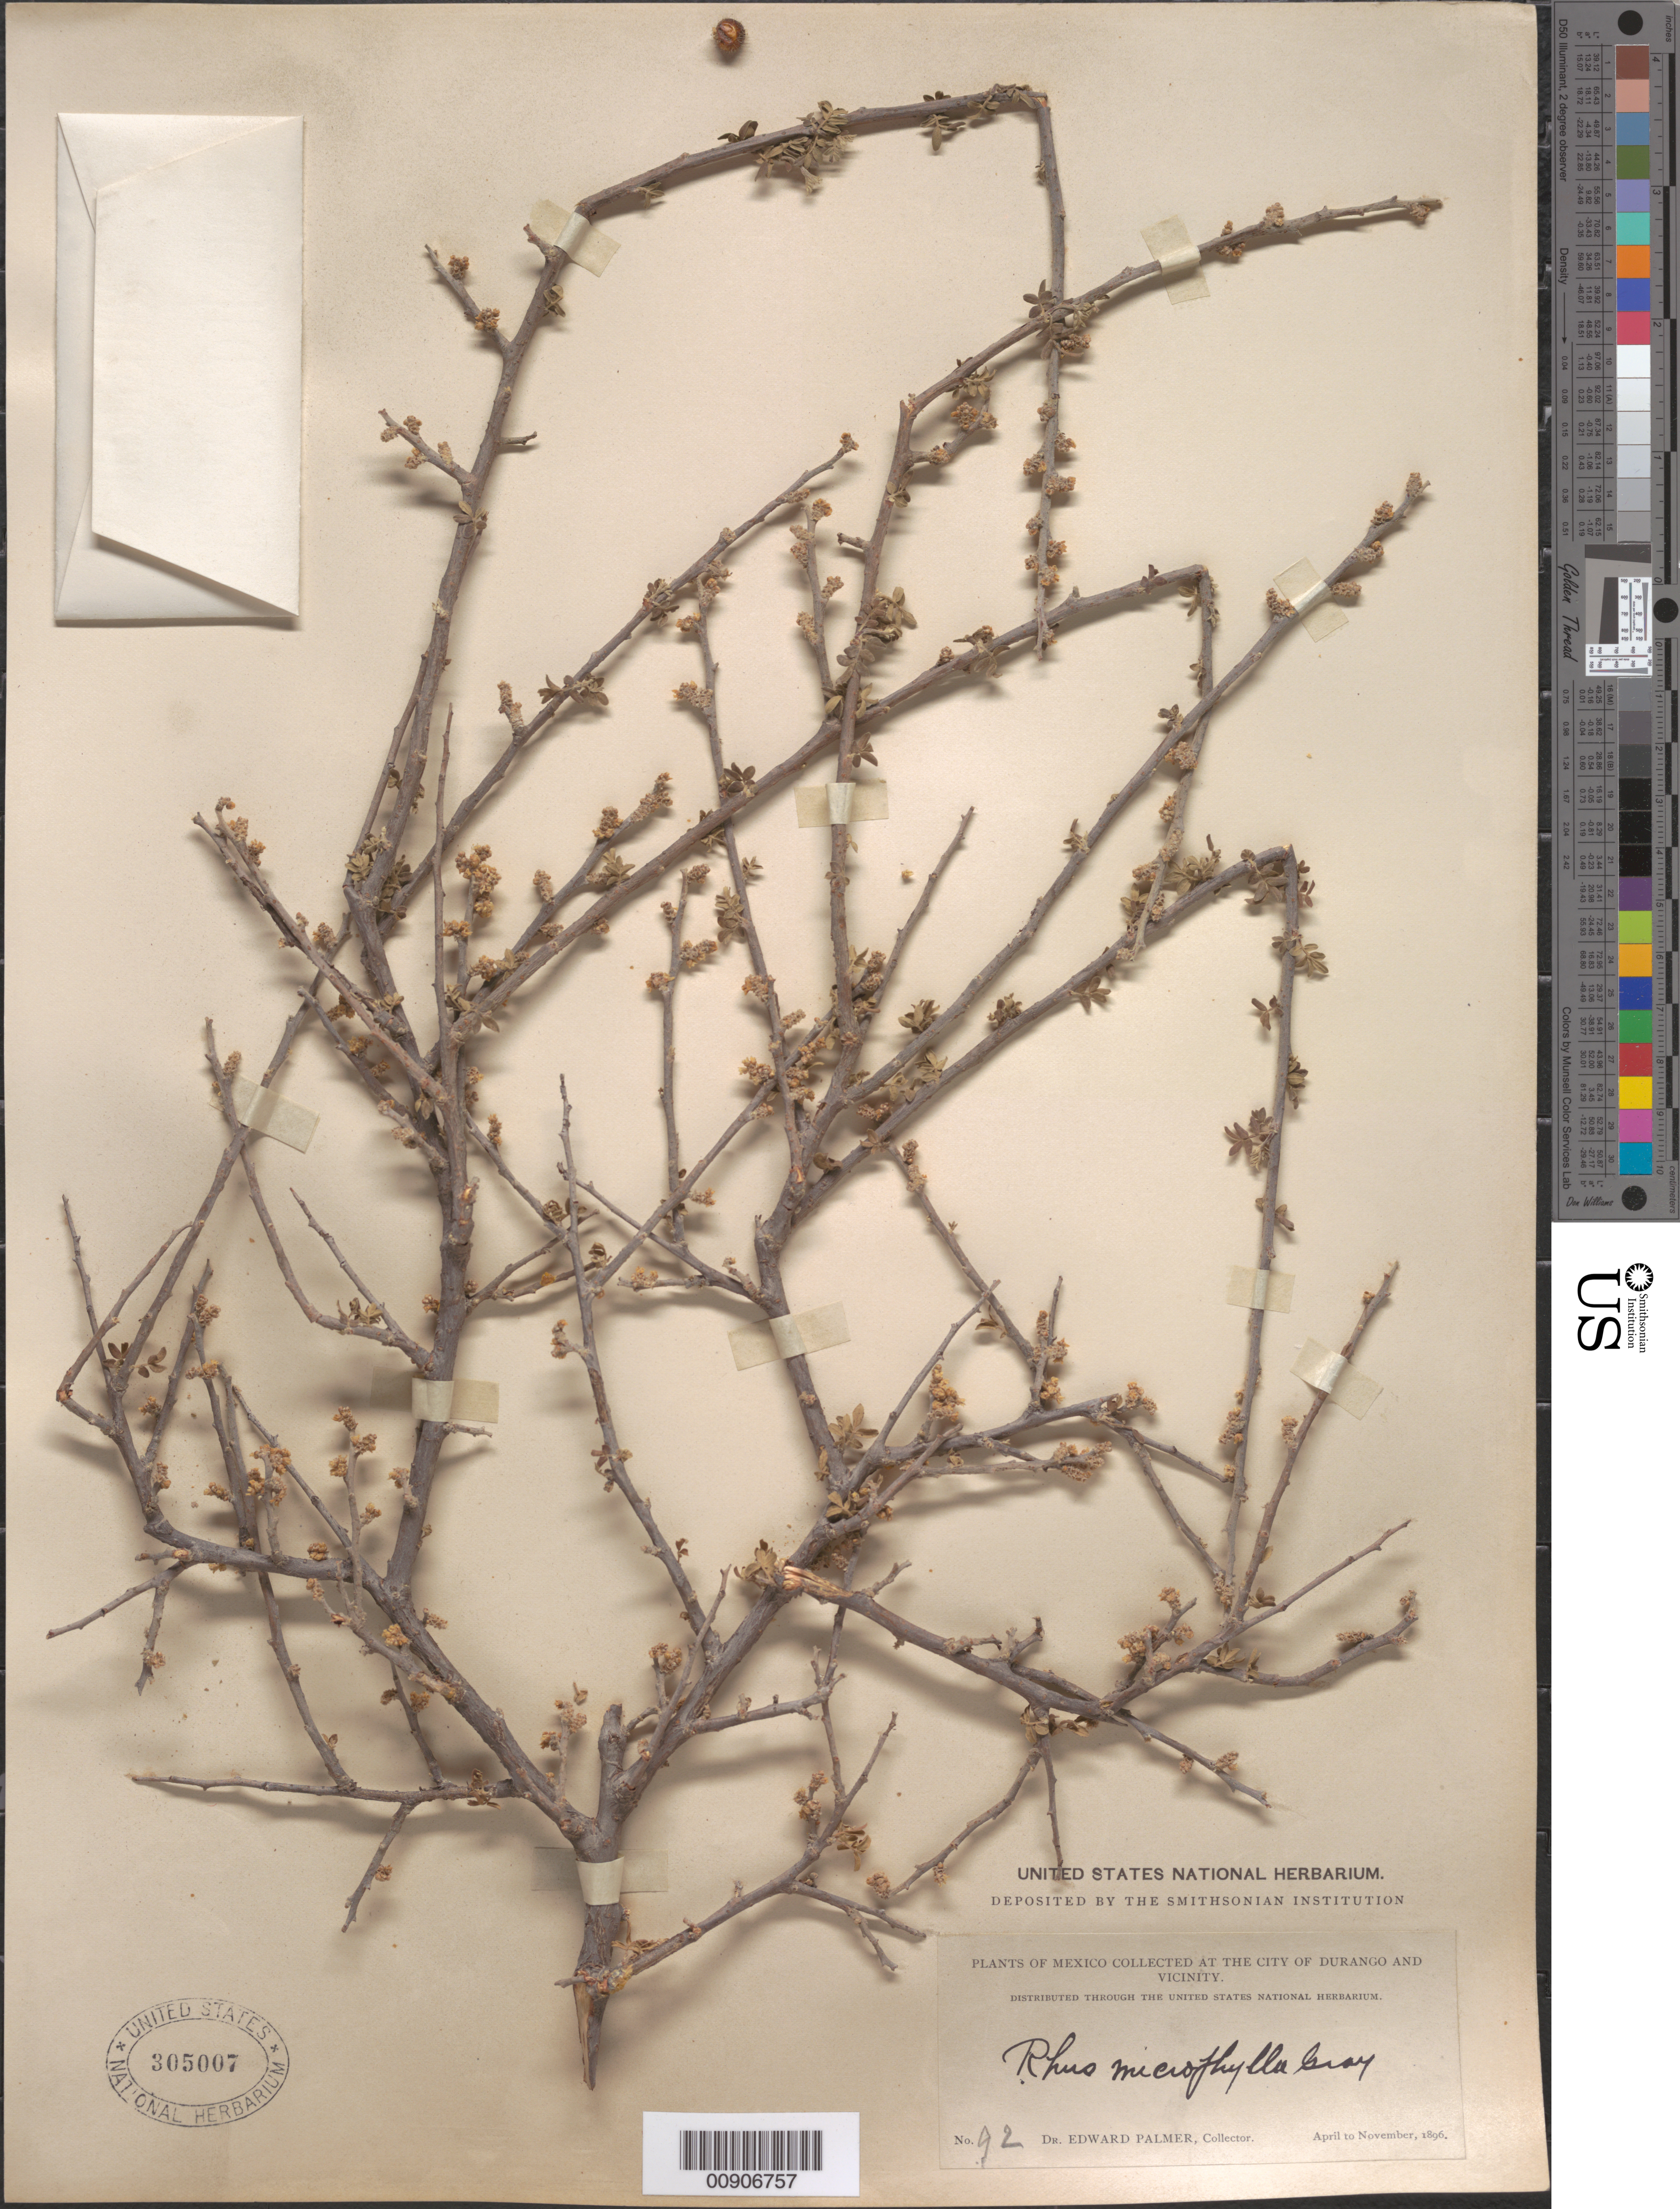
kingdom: Plantae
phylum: Tracheophyta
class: Magnoliopsida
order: Sapindales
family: Anacardiaceae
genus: Rhus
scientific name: Rhus microphylla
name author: Engelm.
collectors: E. Palmer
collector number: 92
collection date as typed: Apr 1896 to -- Nov 1896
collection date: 1896-04/1896-11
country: Mexico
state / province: Durango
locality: City of Durango and vicinity.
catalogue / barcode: US 305007